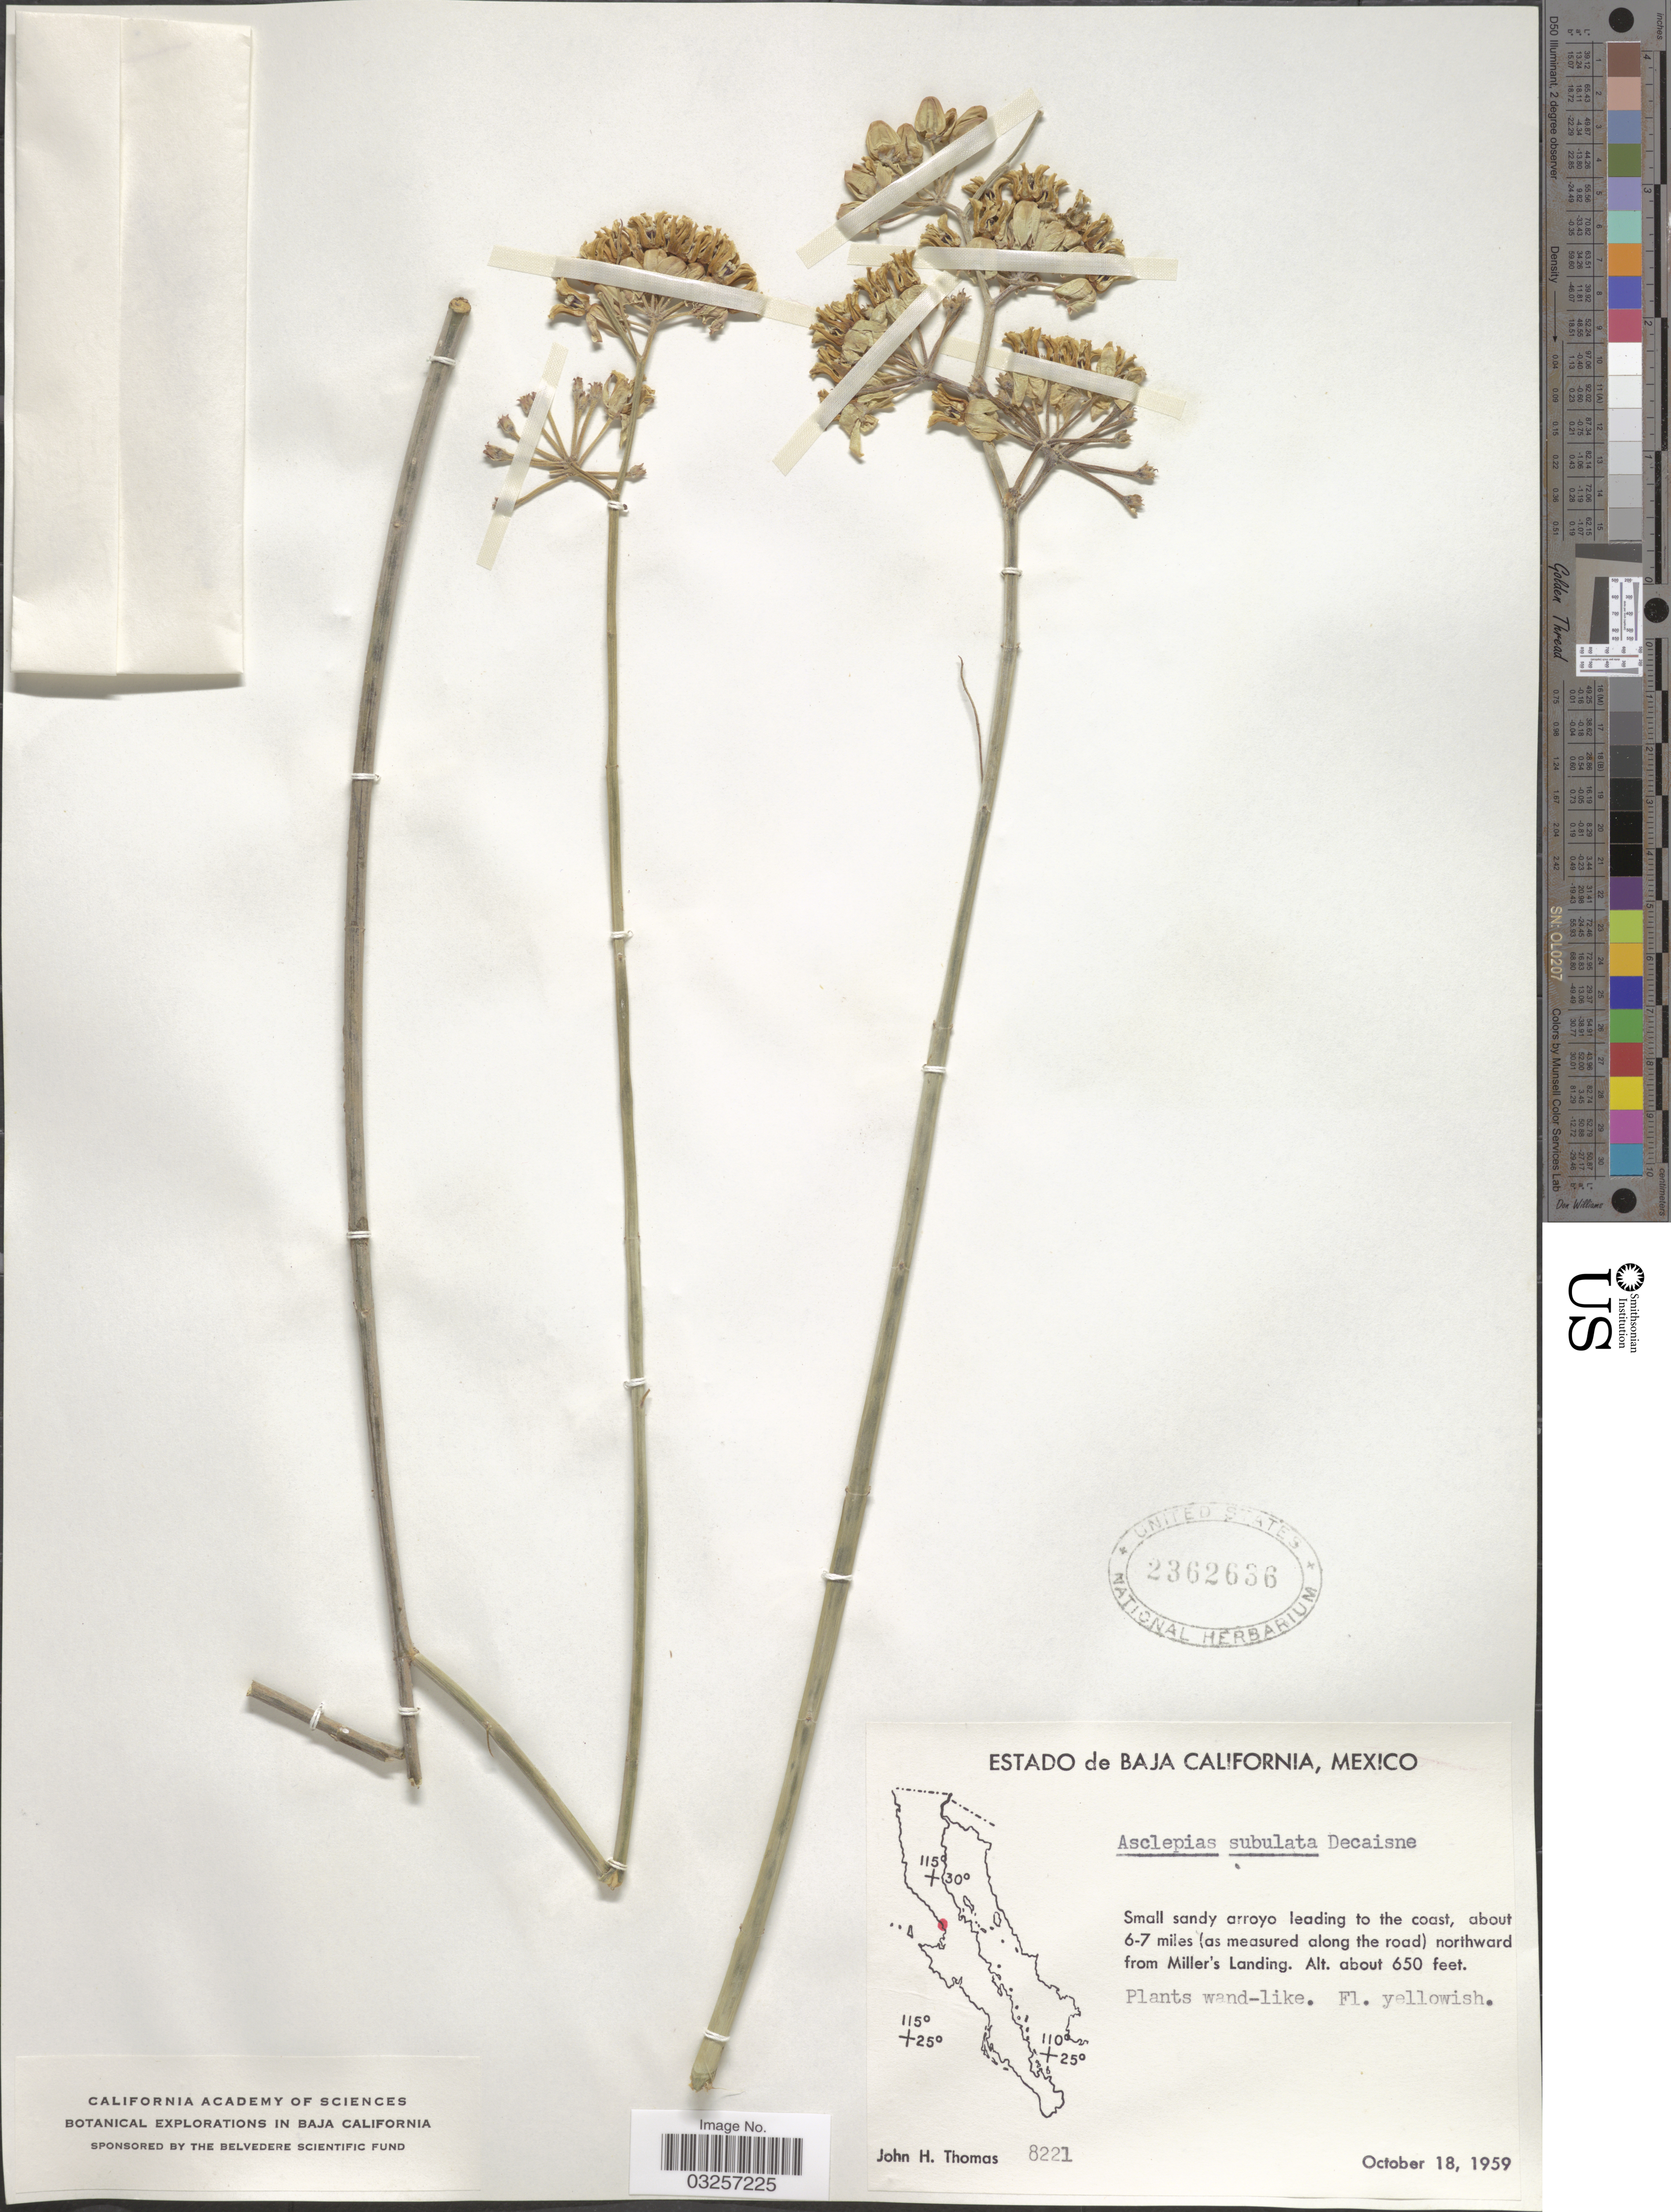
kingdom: Plantae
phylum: Tracheophyta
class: Magnoliopsida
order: Gentianales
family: Apocynaceae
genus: Asclepias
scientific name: Asclepias subulata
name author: Decne.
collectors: J. H. Thomas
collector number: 8221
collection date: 1959-10-18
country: Mexico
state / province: Baja California Norte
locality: About 6-7 miles (as measured along the road) northward from Miller's Landing.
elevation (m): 198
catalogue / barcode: US 2362636